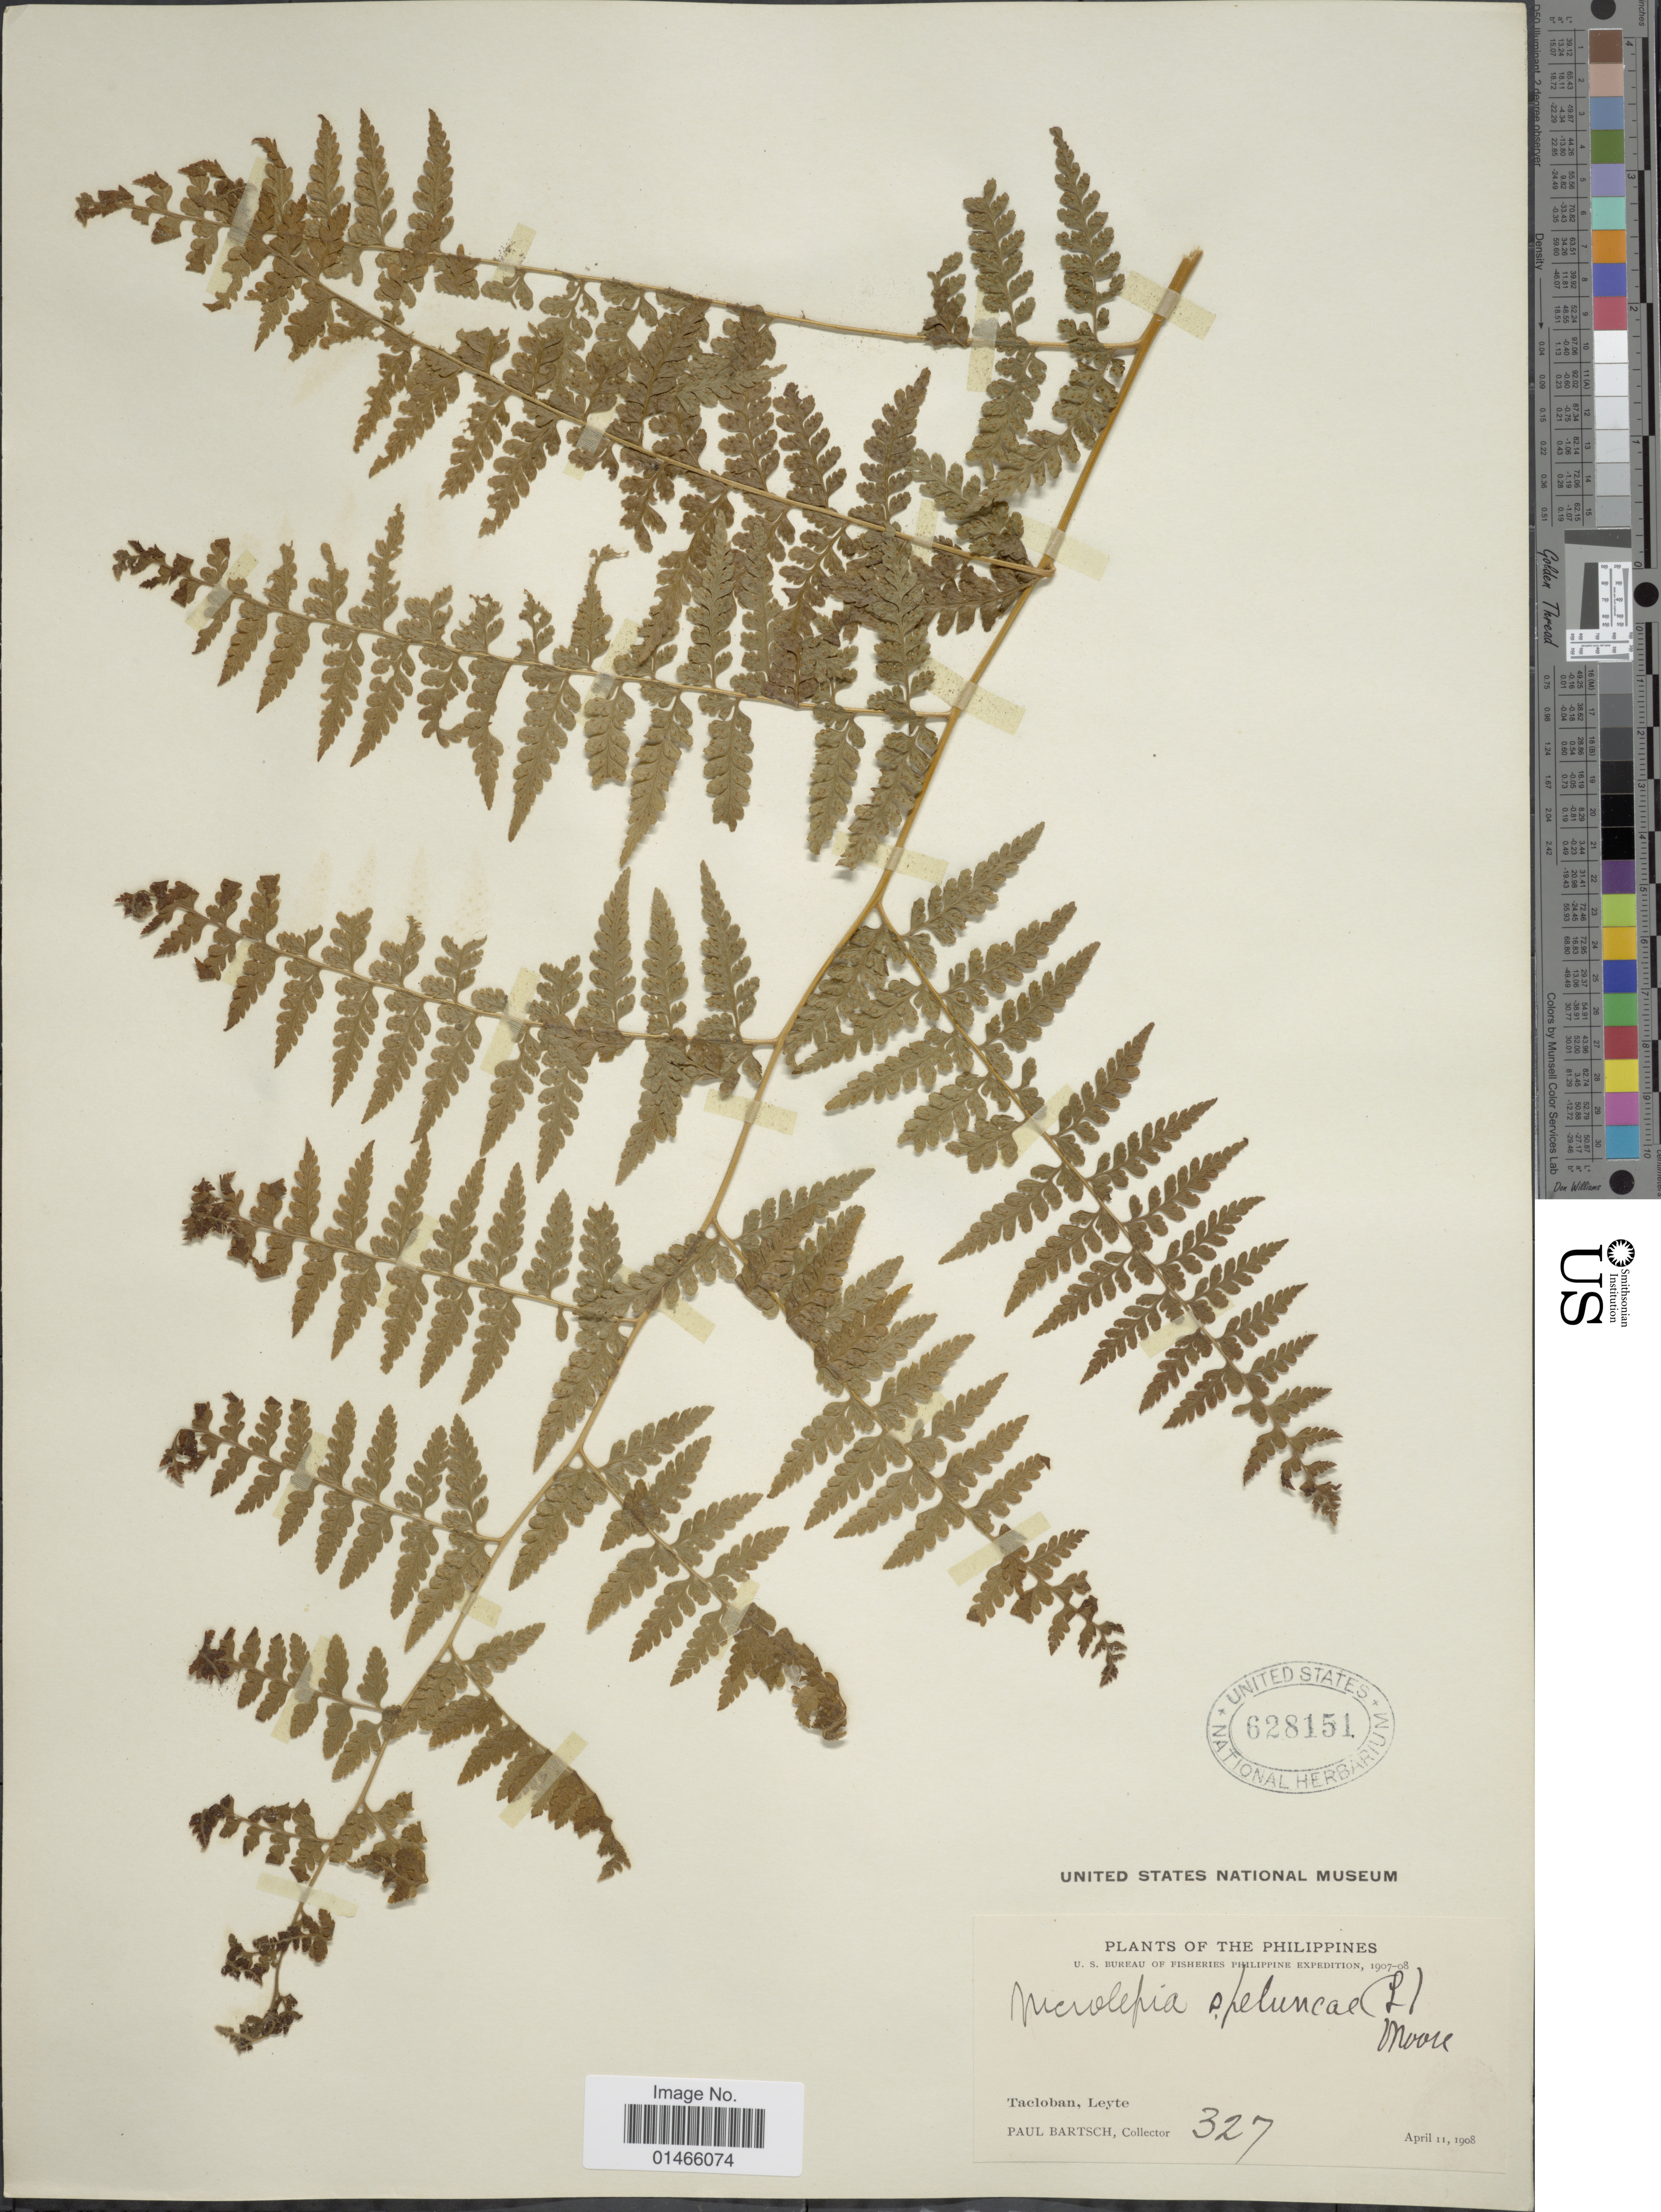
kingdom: Plantae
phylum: Tracheophyta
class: Polypodiopsida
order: Polypodiales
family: Dennstaedtiaceae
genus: Microlepia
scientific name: Microlepia speluncae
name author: (L.) T. Moore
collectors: P. Bartsch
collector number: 327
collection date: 1908-04-11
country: Philippines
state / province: Eastern Visayas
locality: Tacloban, Leyte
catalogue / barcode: US 628151